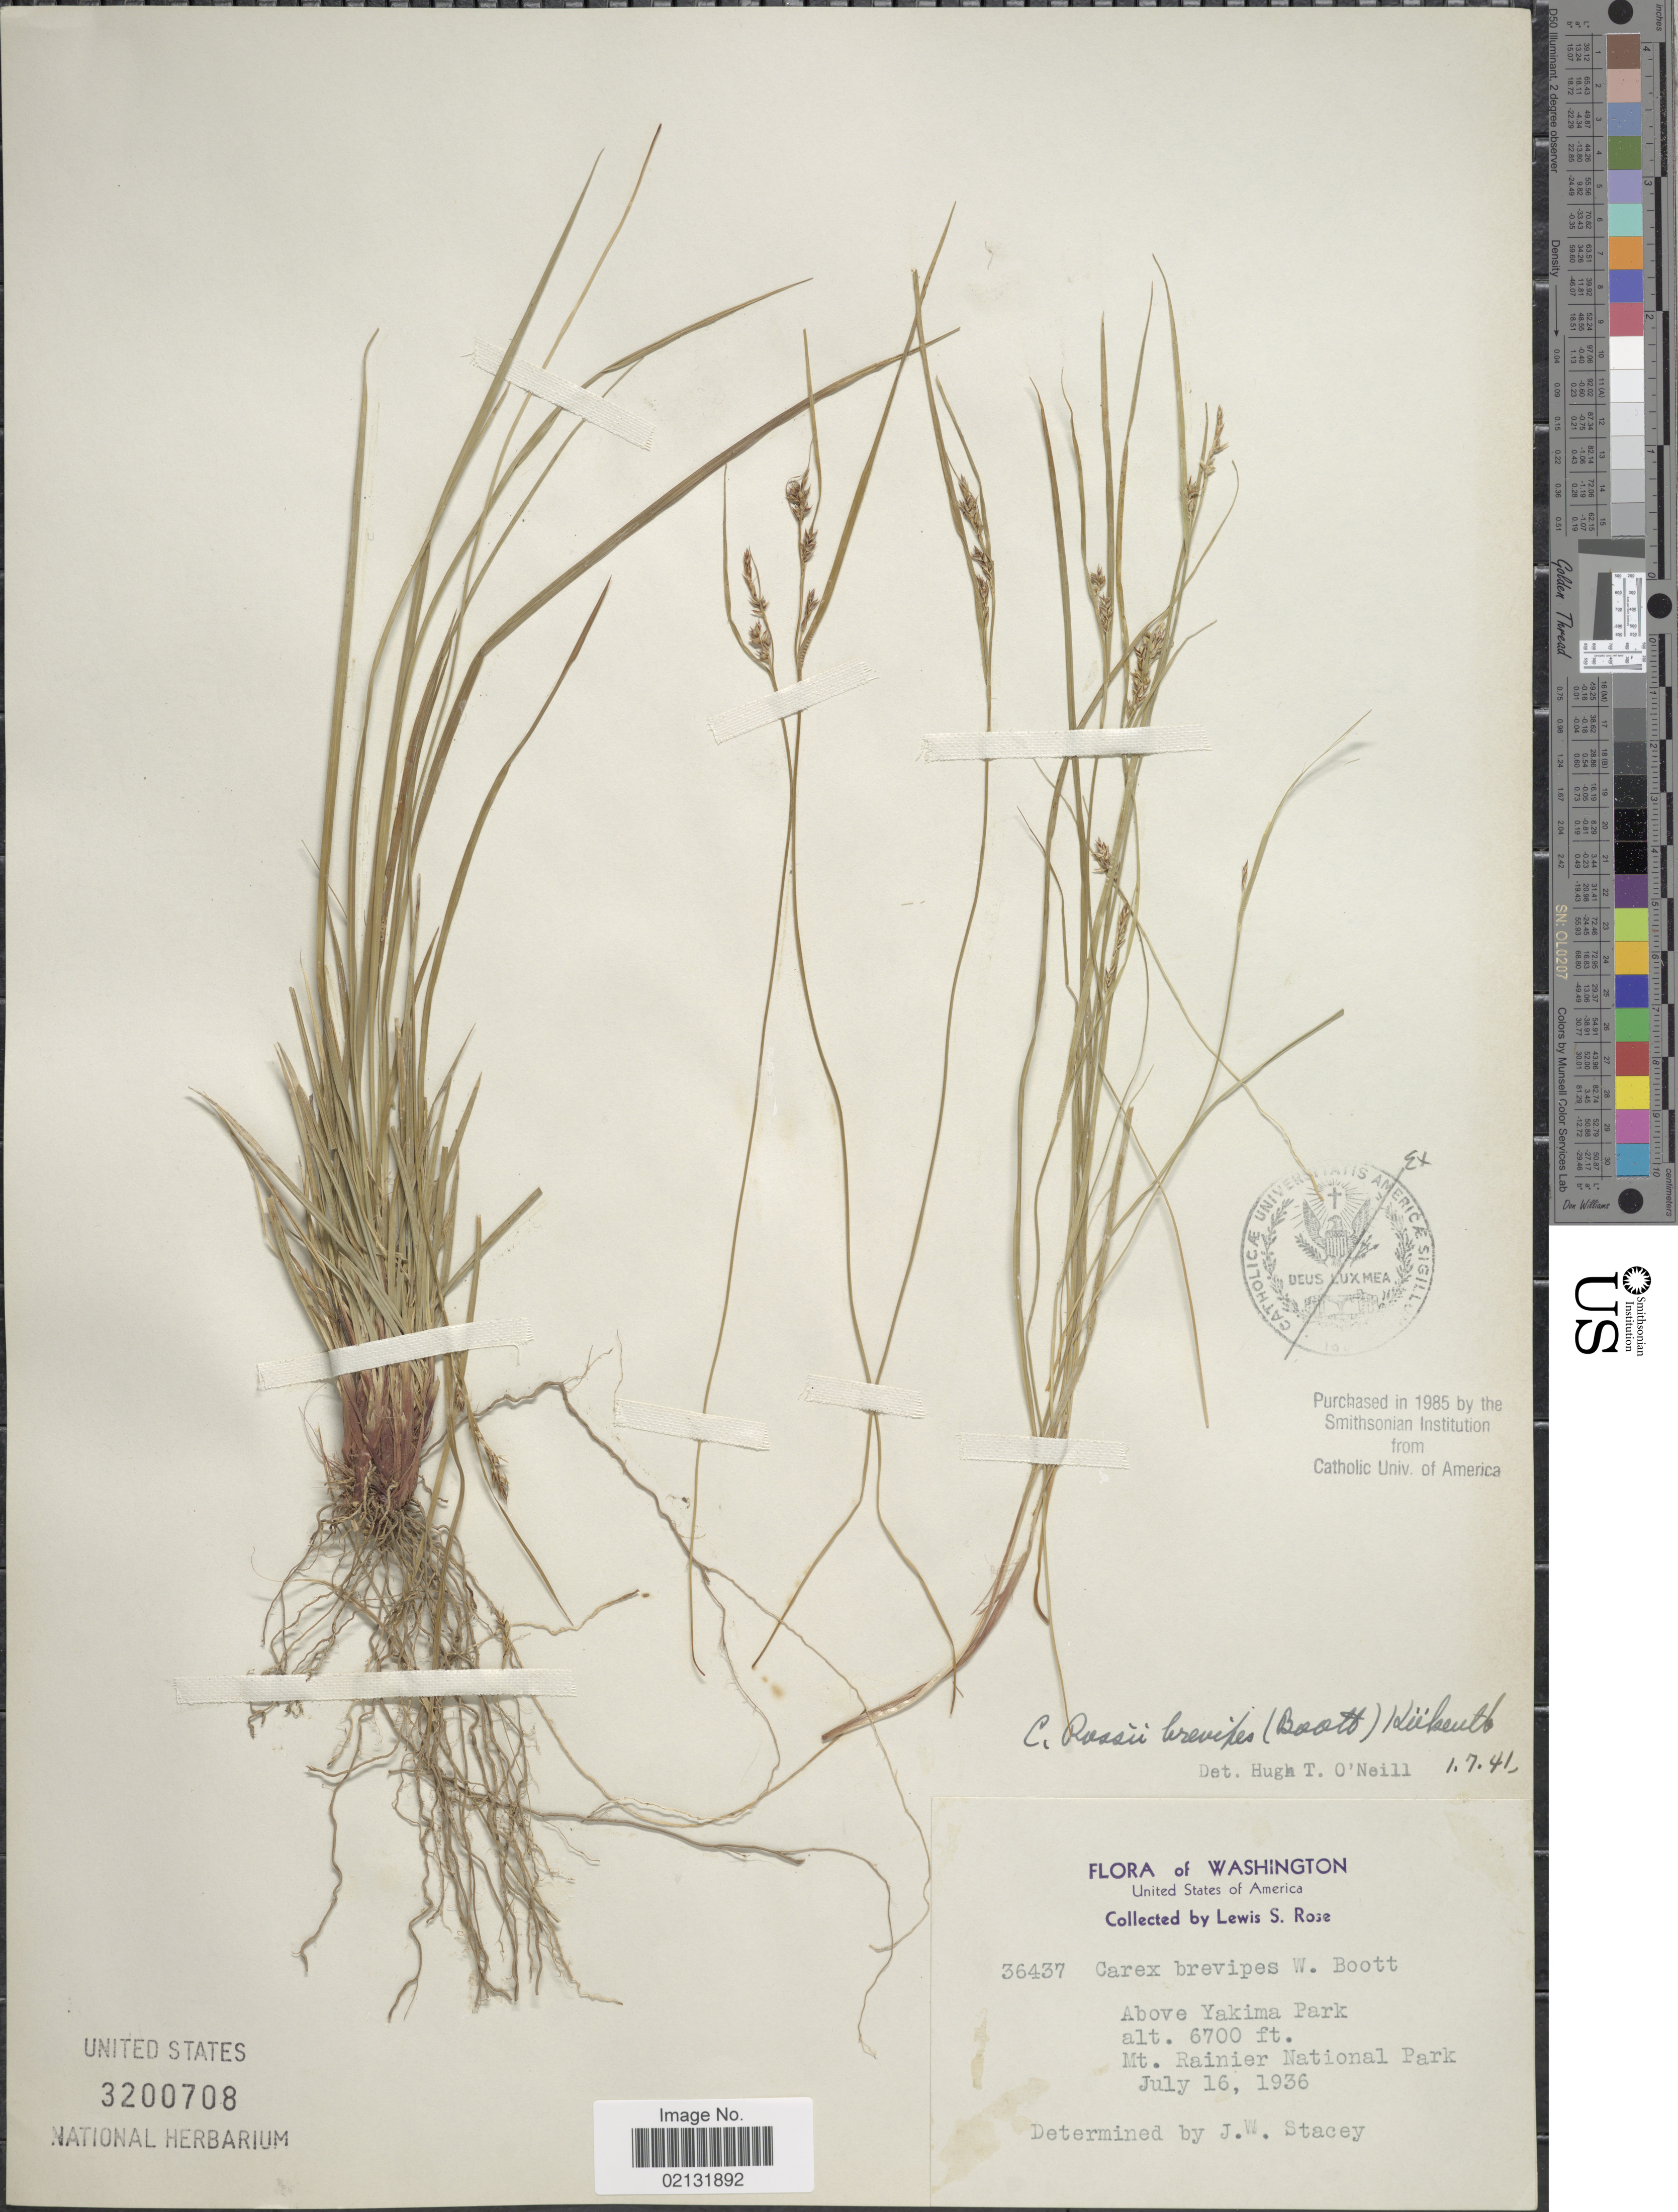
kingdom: Plantae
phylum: Tracheophyta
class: Liliopsida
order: Poales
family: Cyperaceae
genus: Carex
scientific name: Carex rossii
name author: Boott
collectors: L. S. Rose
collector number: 36437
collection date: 1936-07-16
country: United States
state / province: Washington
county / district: Yakima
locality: Above Yakima Park, Mt. Rainier National Park.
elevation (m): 2042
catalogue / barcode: US 3200708